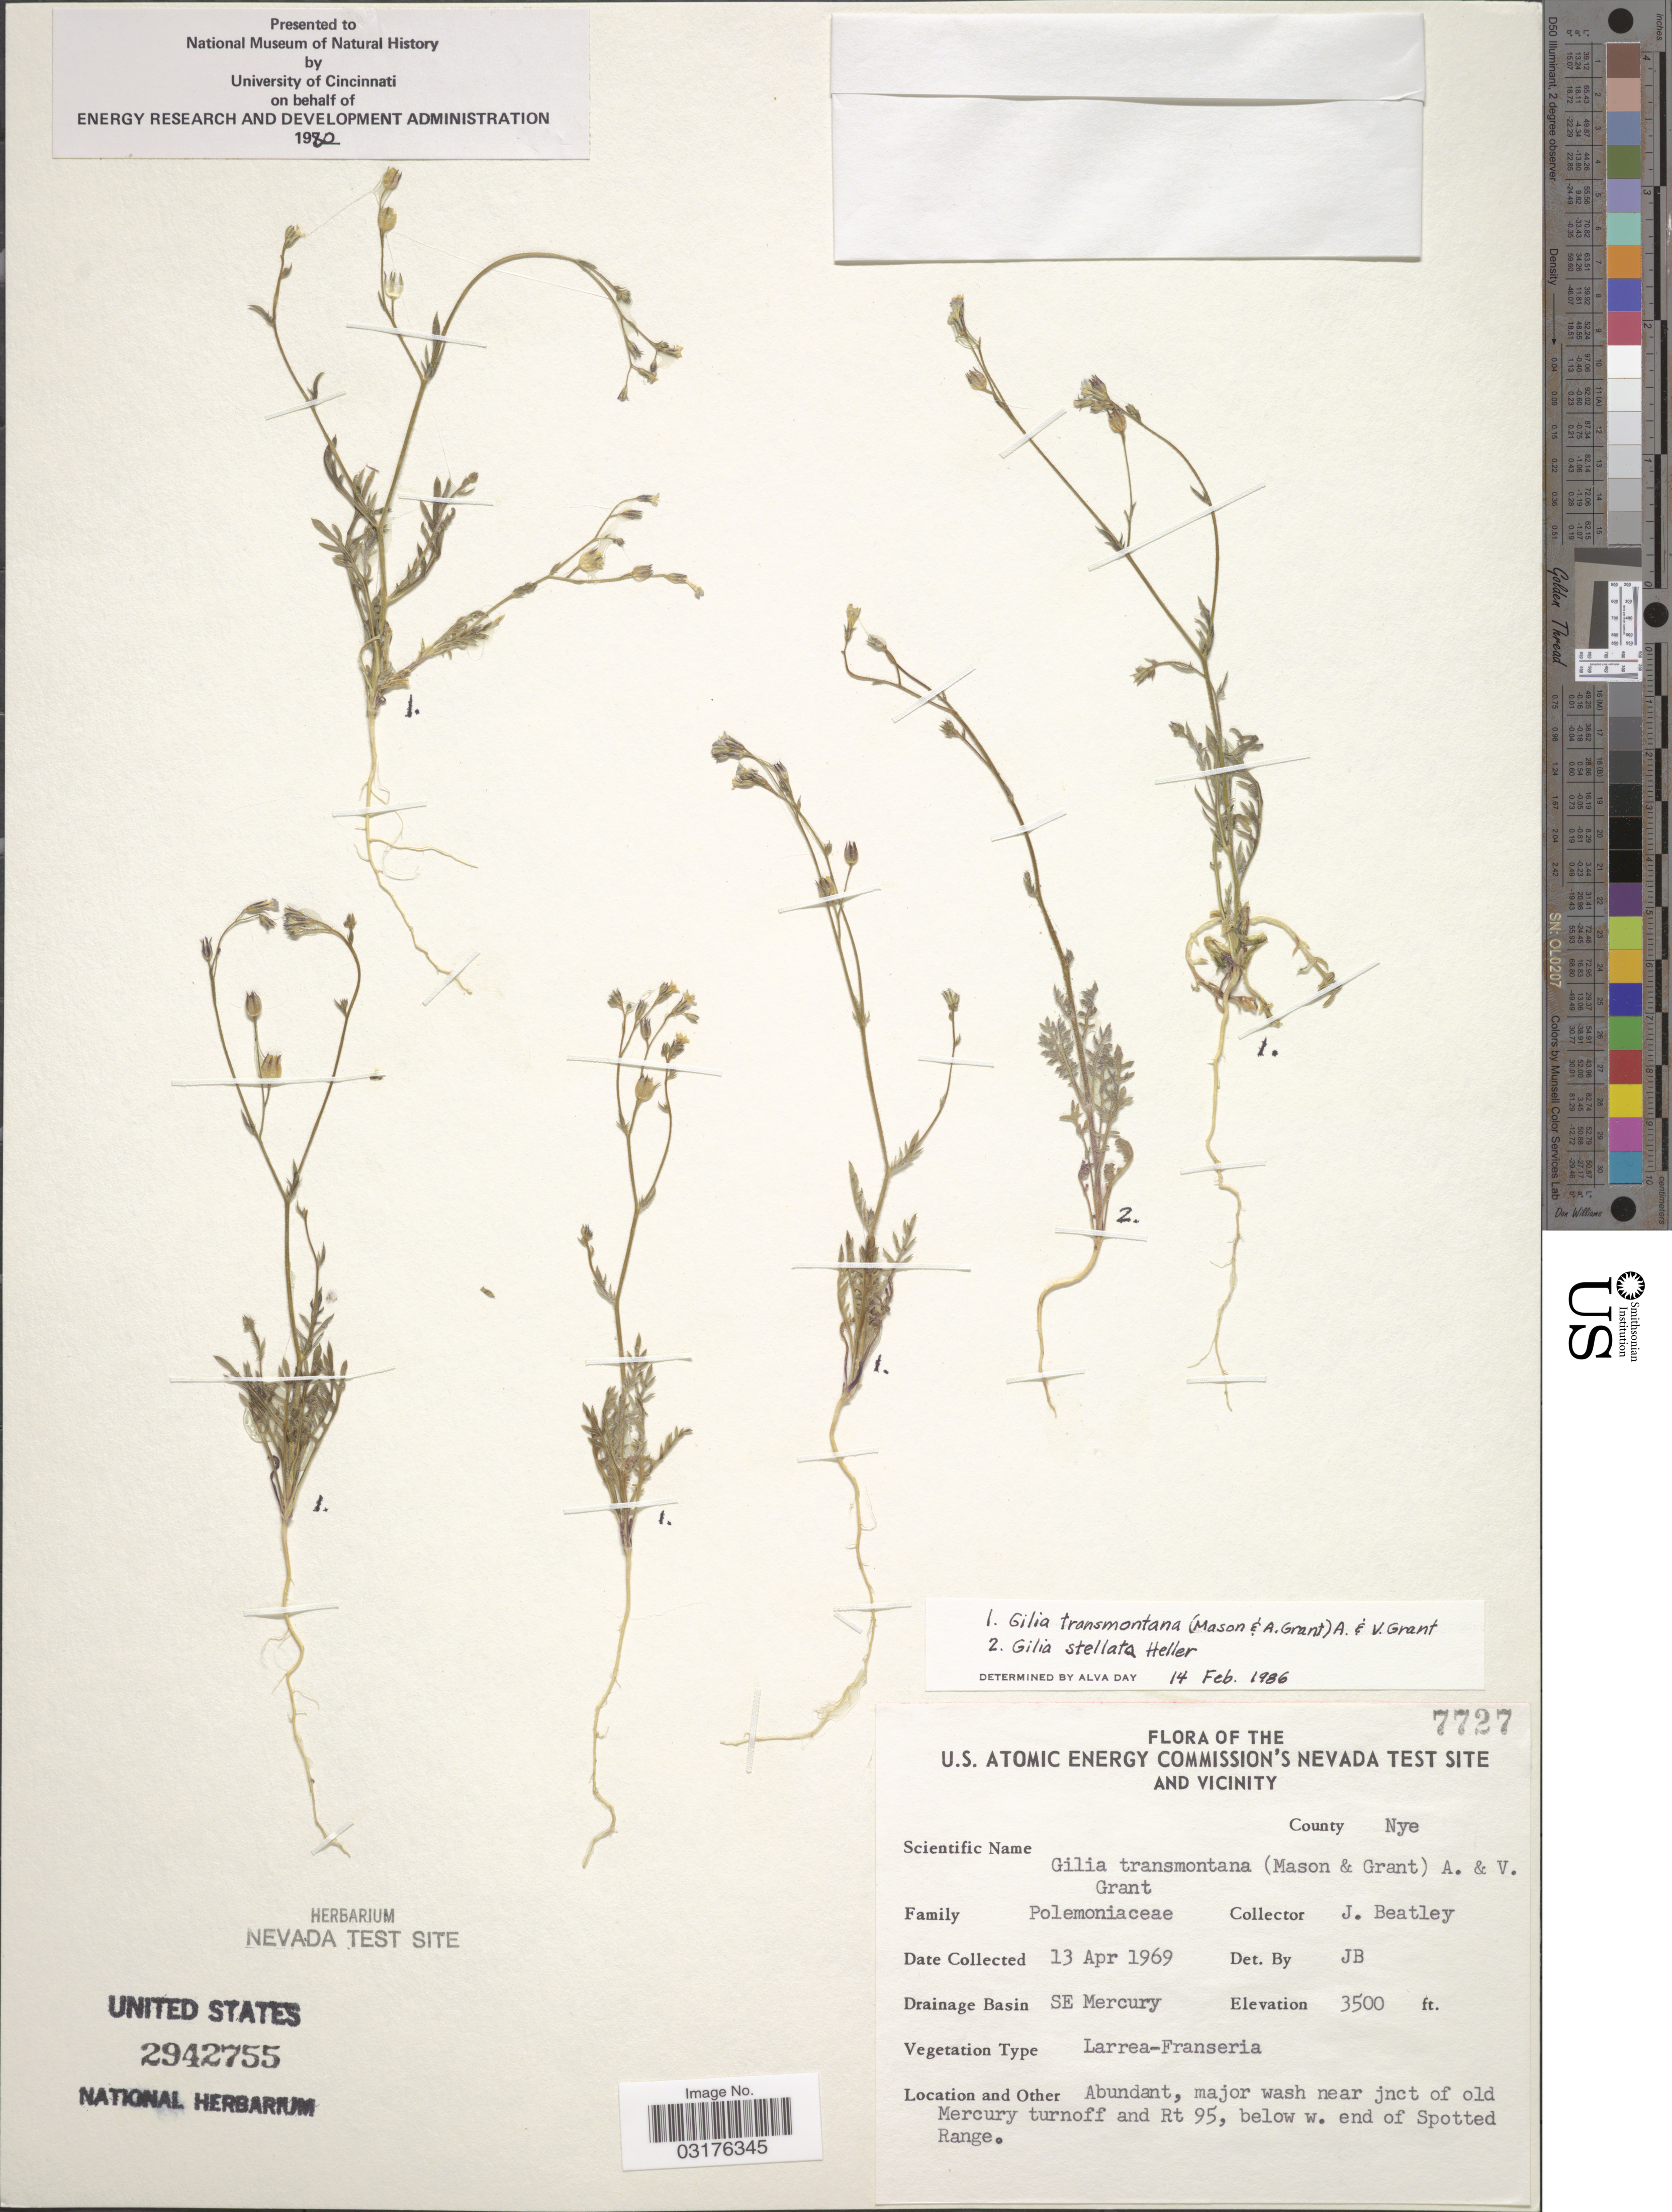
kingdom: Plantae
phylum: Tracheophyta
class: Magnoliopsida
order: Ericales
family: Polemoniaceae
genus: Gilia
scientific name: Gilia transmontana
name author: (H. Mason & A.D. Grant) A.D. Grant & V.E. Grant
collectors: J. C. Beatley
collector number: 7727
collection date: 1969-04-13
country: United States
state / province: Nevada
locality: U.S. Atomic Energy Commission's Nevada Test Site and Vicinity, County Nye, Drainage Basin SE Mercury, Abundant, major wash near jnct of old Mercury turnoff and Rt 95, below w. end of Spotted Range.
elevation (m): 1067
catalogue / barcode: US 2942755